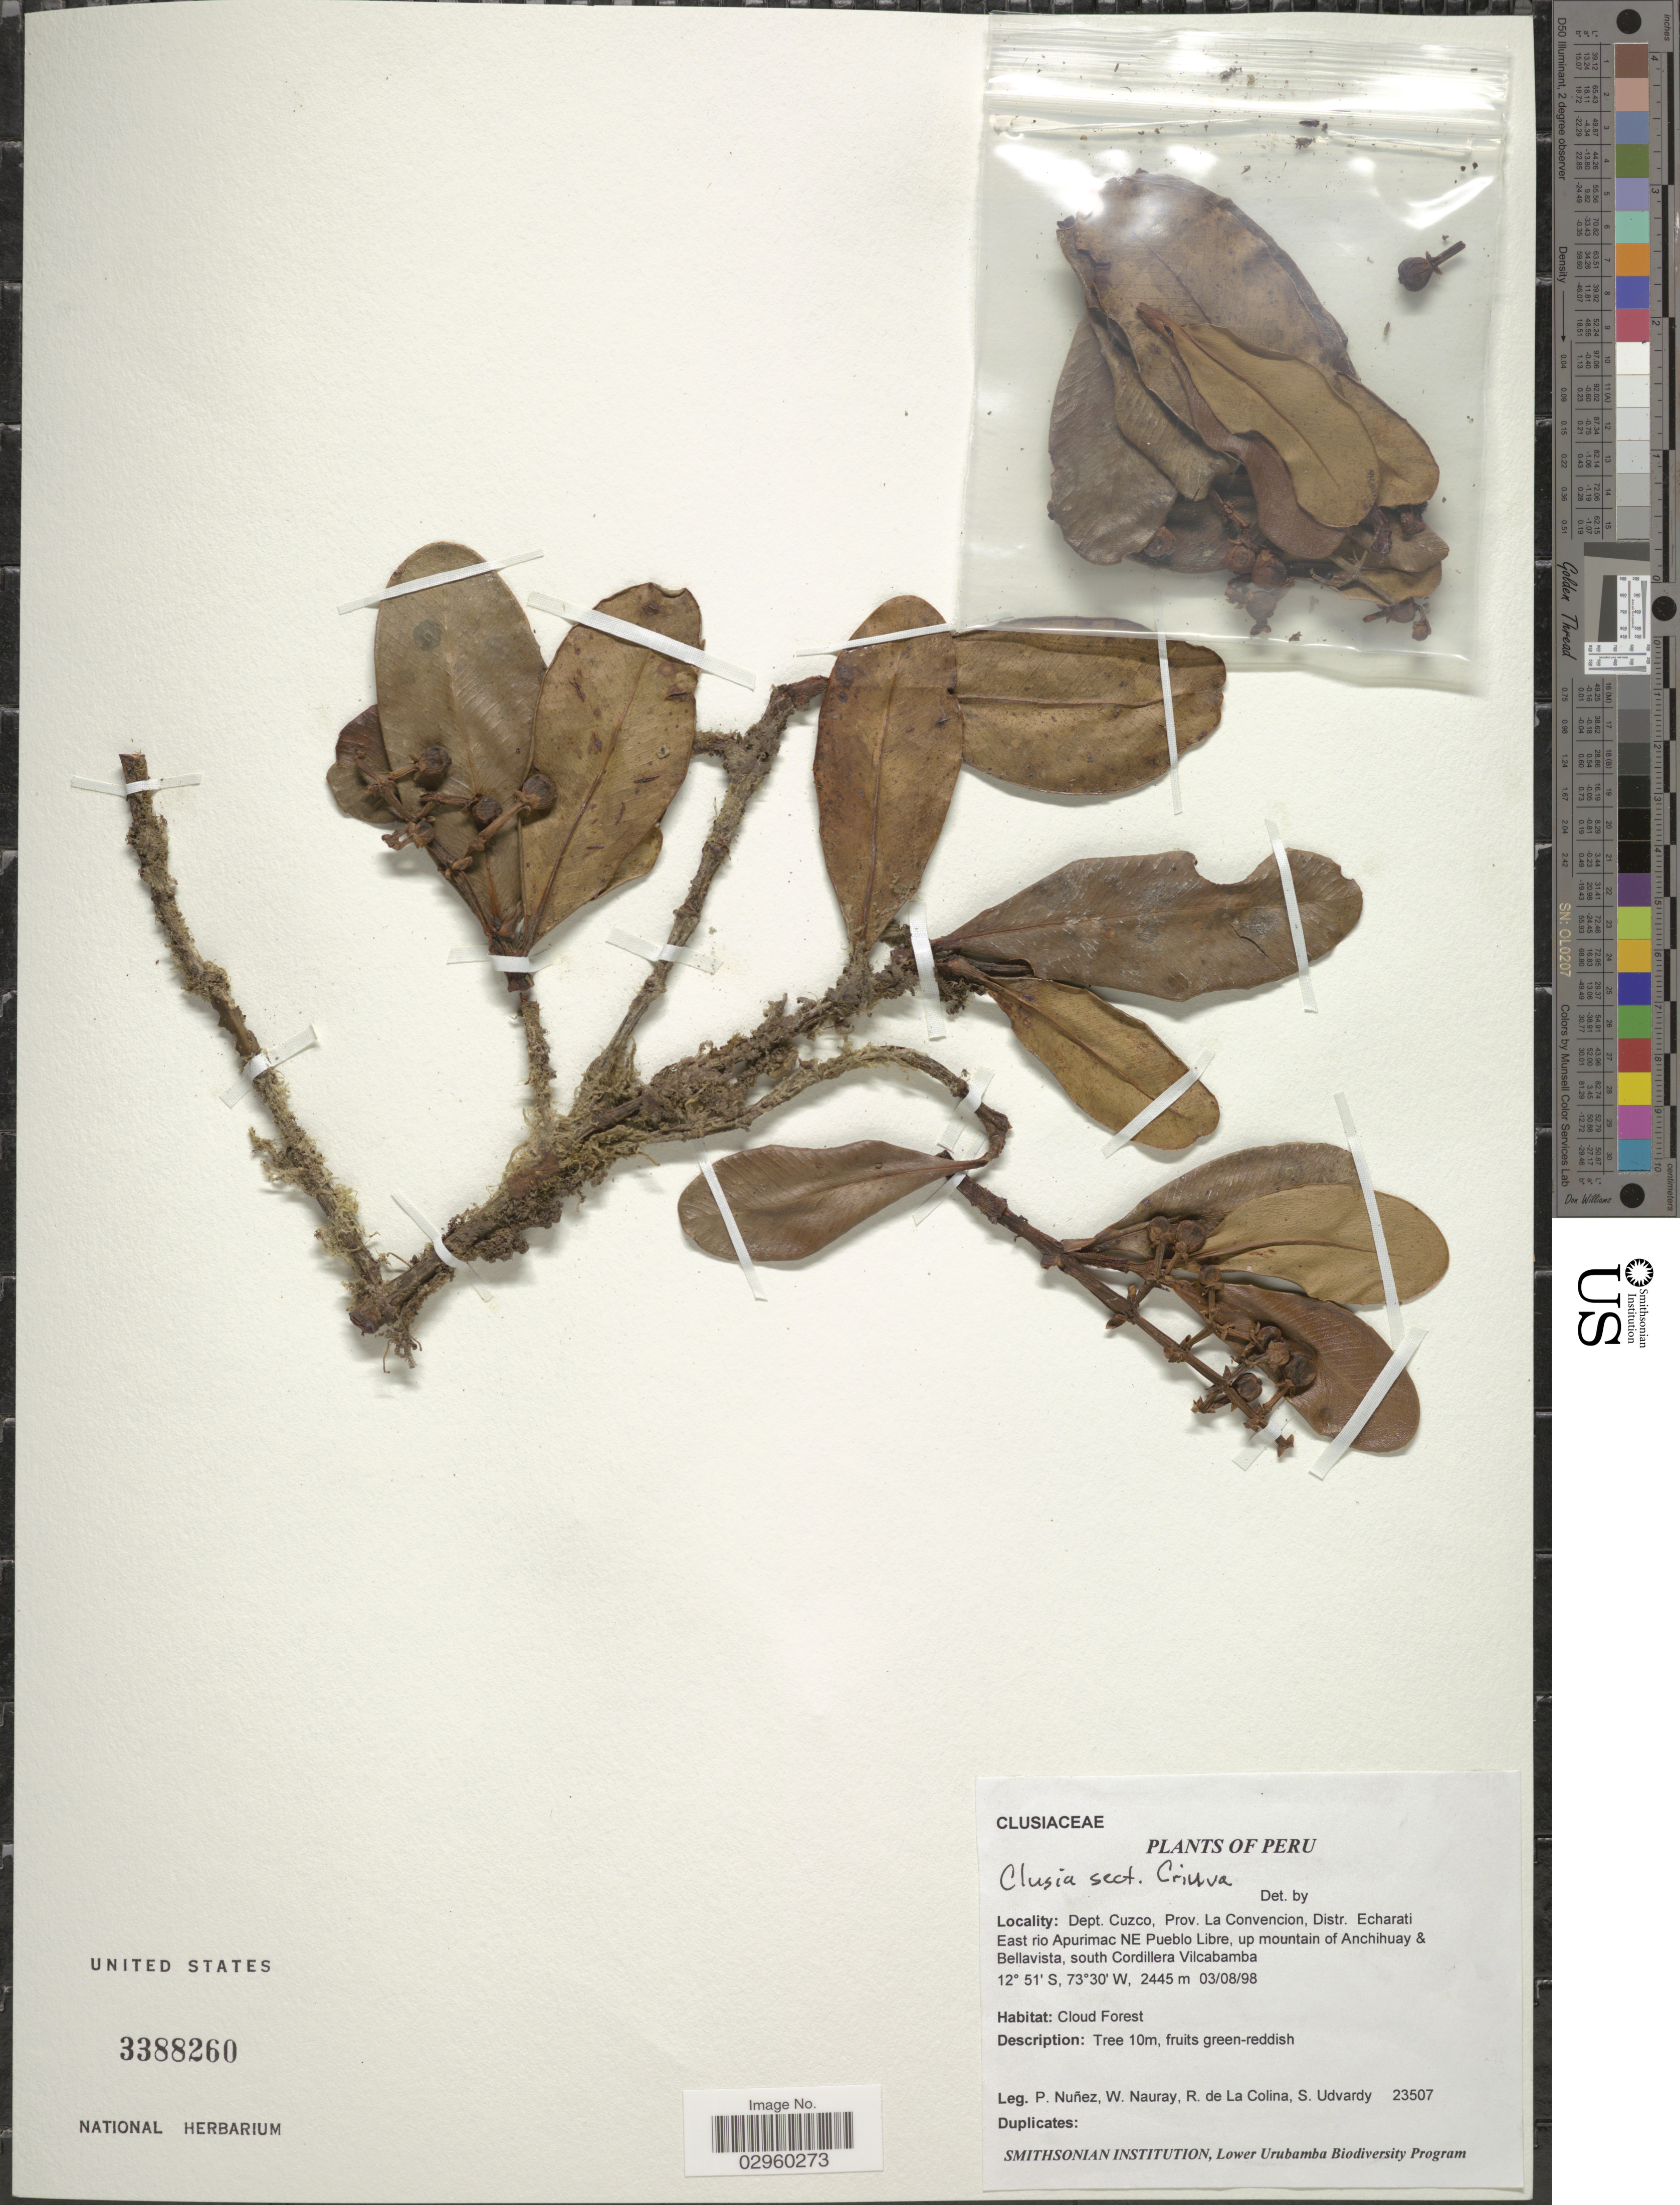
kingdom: Plantae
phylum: Tracheophyta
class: Magnoliopsida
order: Malpighiales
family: Clusiaceae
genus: Clusia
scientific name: Clusia sp.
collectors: P. Nuñez V., W. Nauray, R. de La Colina & S. Udvardy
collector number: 23507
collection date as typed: Transcribed d/m/y: 3/8/98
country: Peru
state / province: Cusco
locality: Dept. Cuzco, Prov. La Convencion, Distr. Echarati, East rio Apurimac NE Pueblo Libre, up mountain of Anchihuay & Bellavista, south Cordillera Vilcabamba.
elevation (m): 2445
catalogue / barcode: US 3388260